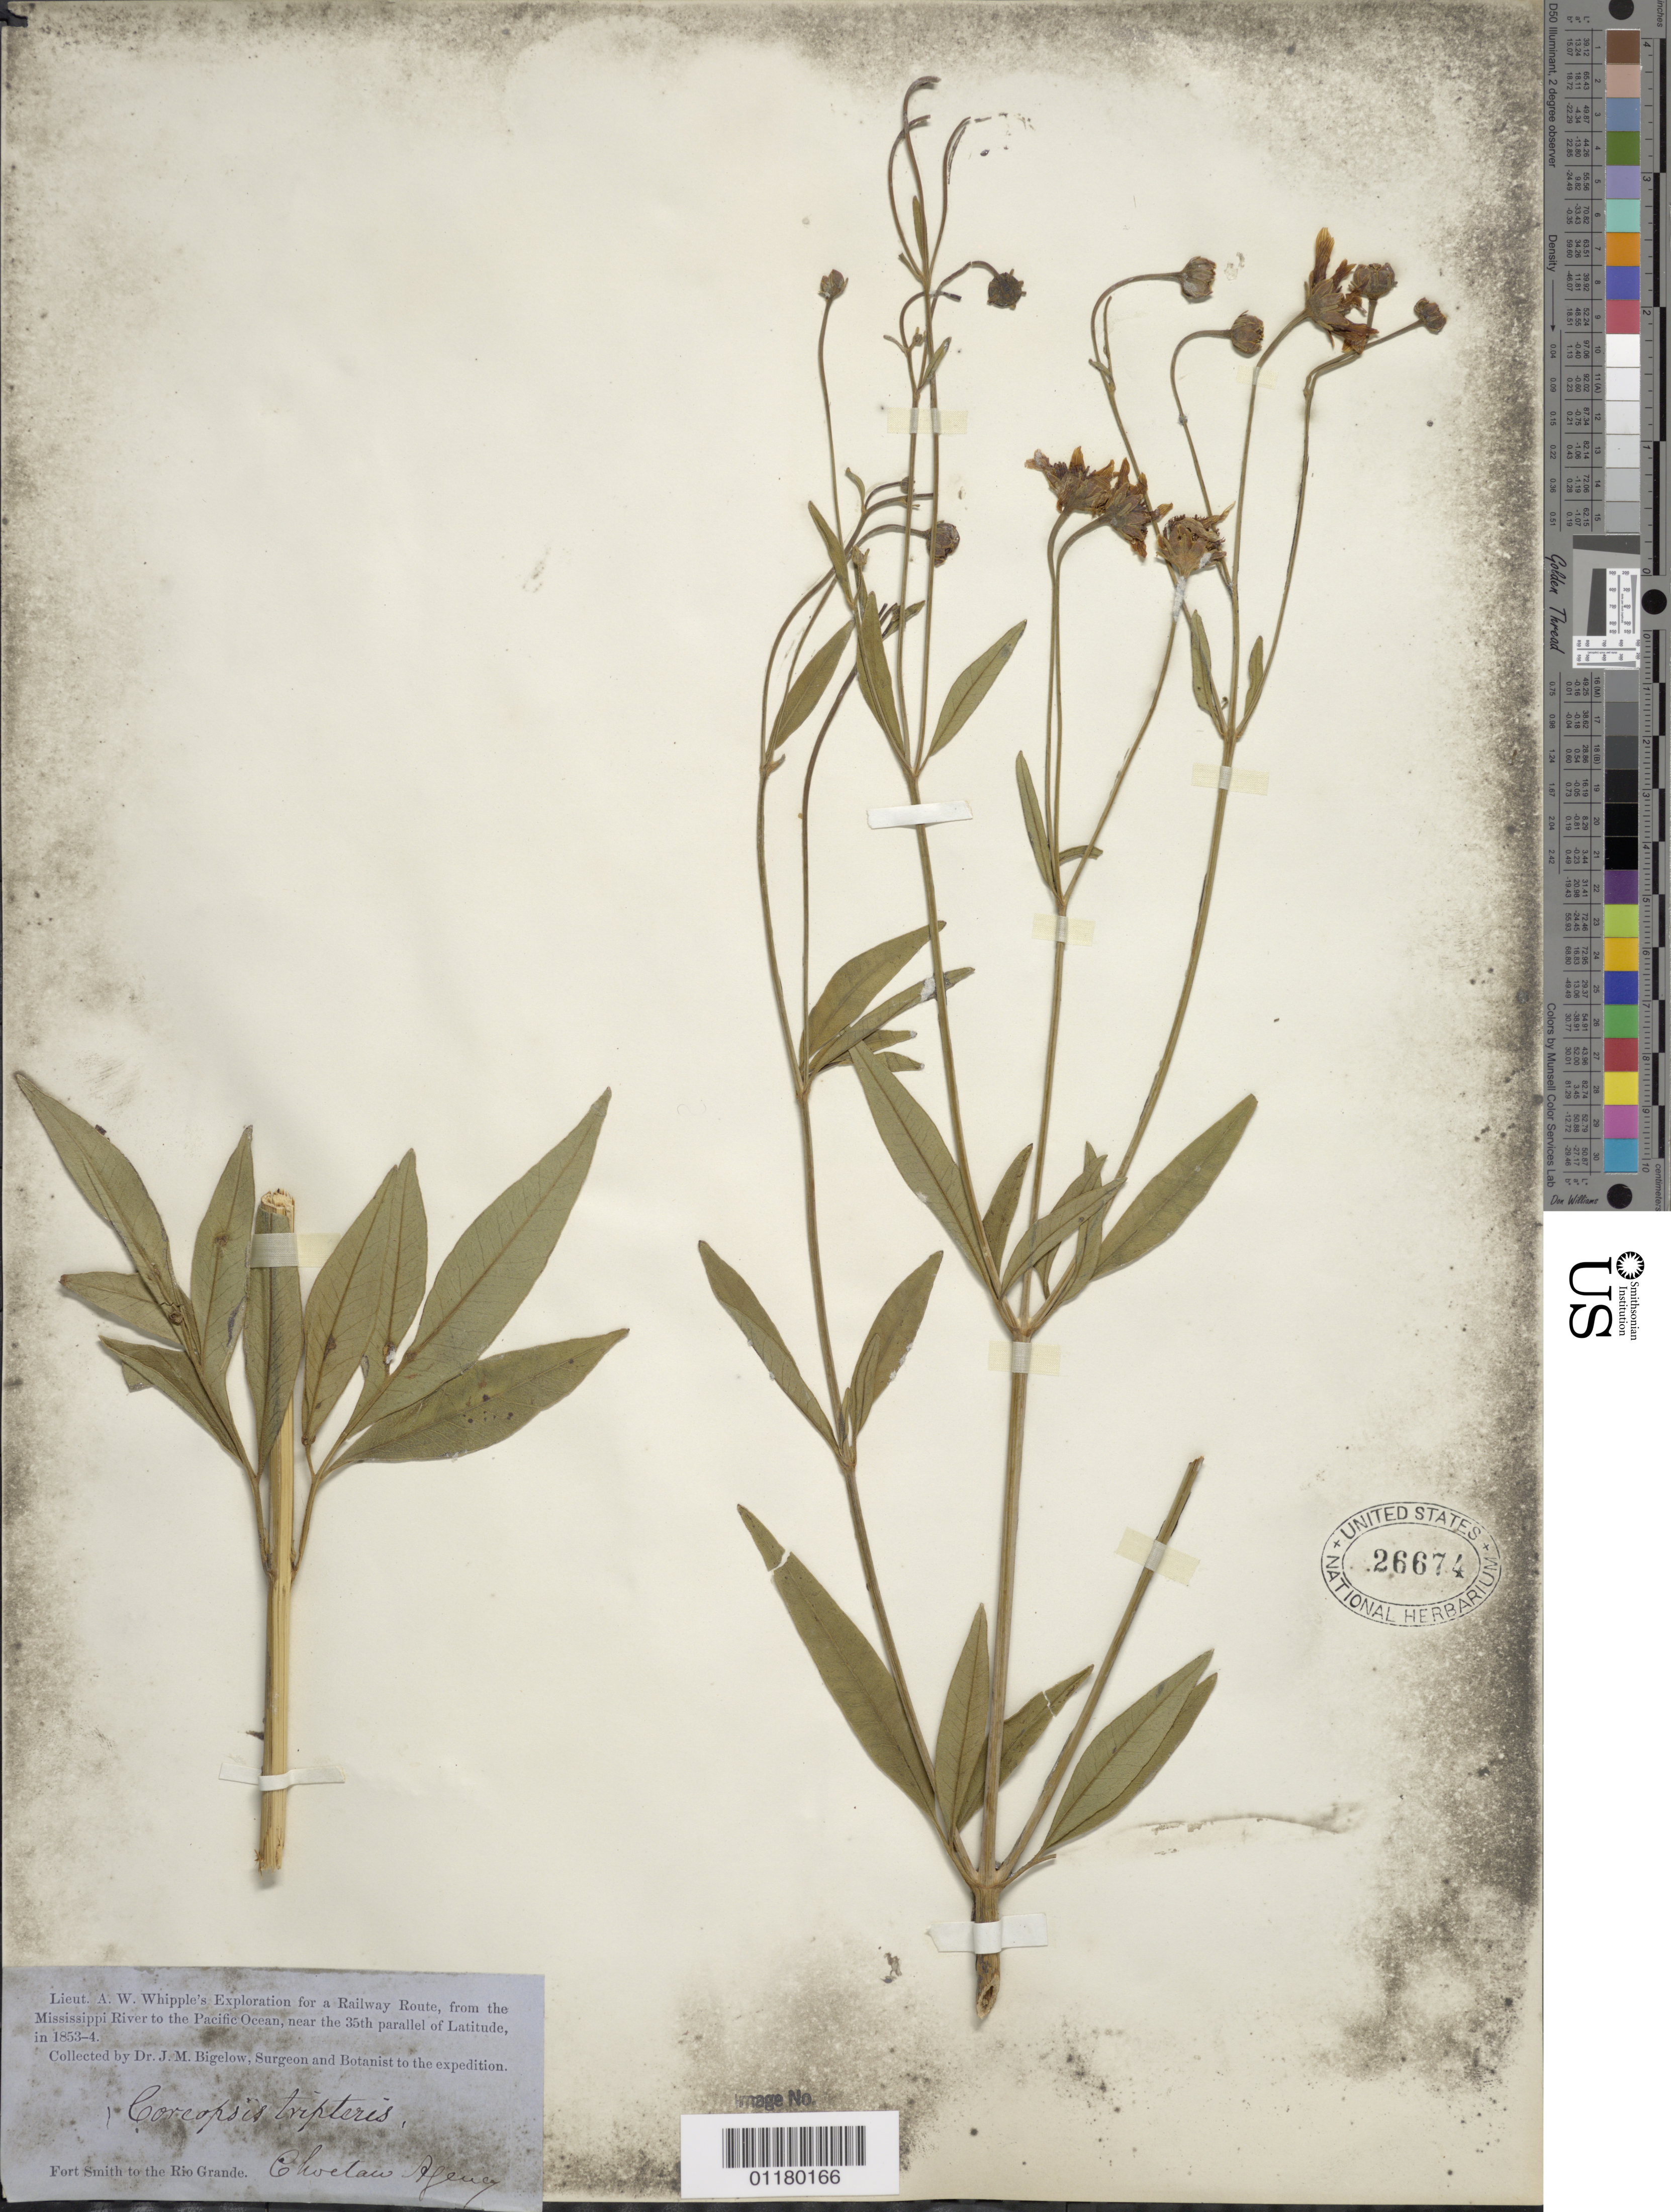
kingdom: Plantae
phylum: Tracheophyta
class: Magnoliopsida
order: Asterales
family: Asteraceae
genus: Coreopsis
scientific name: Coreopsis tripteris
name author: L.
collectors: J. M. Bigelow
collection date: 1853/1854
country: United States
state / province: Oklahoma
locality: Fort Smith to the Rio Grande. Choctaw Agency.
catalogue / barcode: US 26674